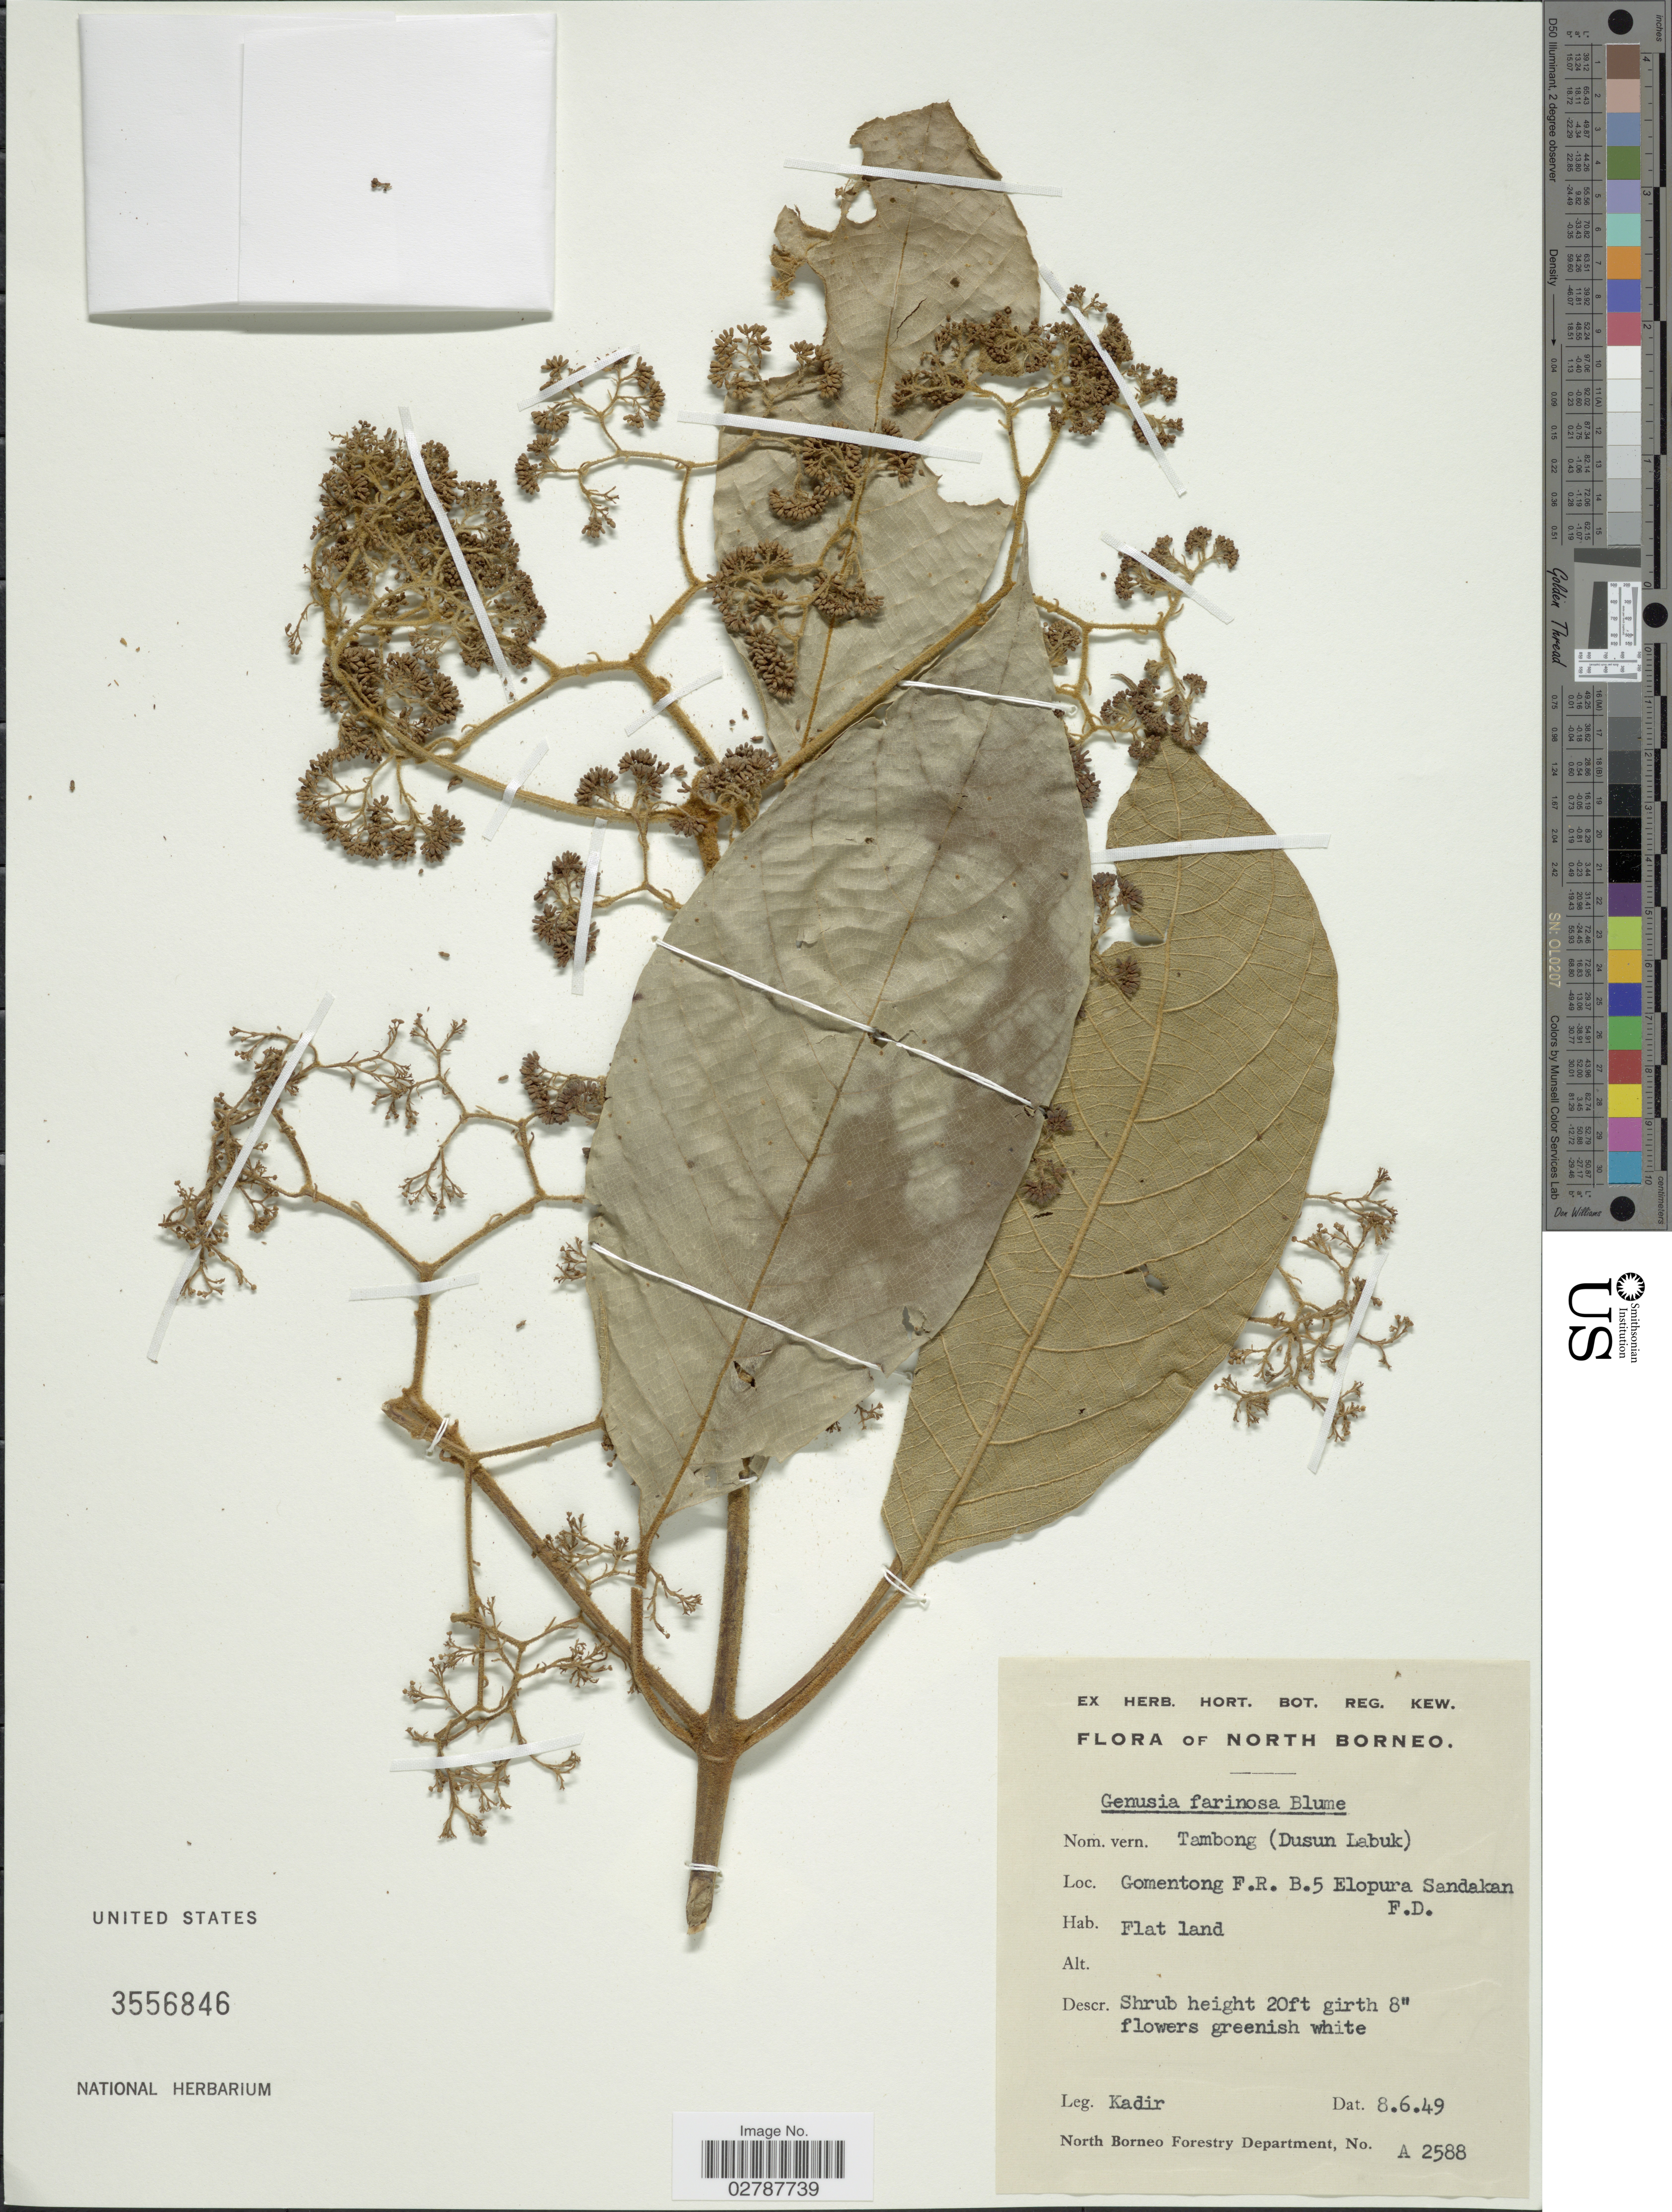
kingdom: Plantae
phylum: Tracheophyta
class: Magnoliopsida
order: Lamiales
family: Lamiaceae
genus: Callicarpa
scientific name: Callicarpa farinosa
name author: Roxb. ex C.B. Clarke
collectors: -. Kadir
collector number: A2588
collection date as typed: Transcribed d/m/y: 8/6/49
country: Malaysia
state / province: Sabah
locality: North Borneo. Gomentong F.R. B.5 Elopura Sandakan F.D.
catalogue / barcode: US 3556846